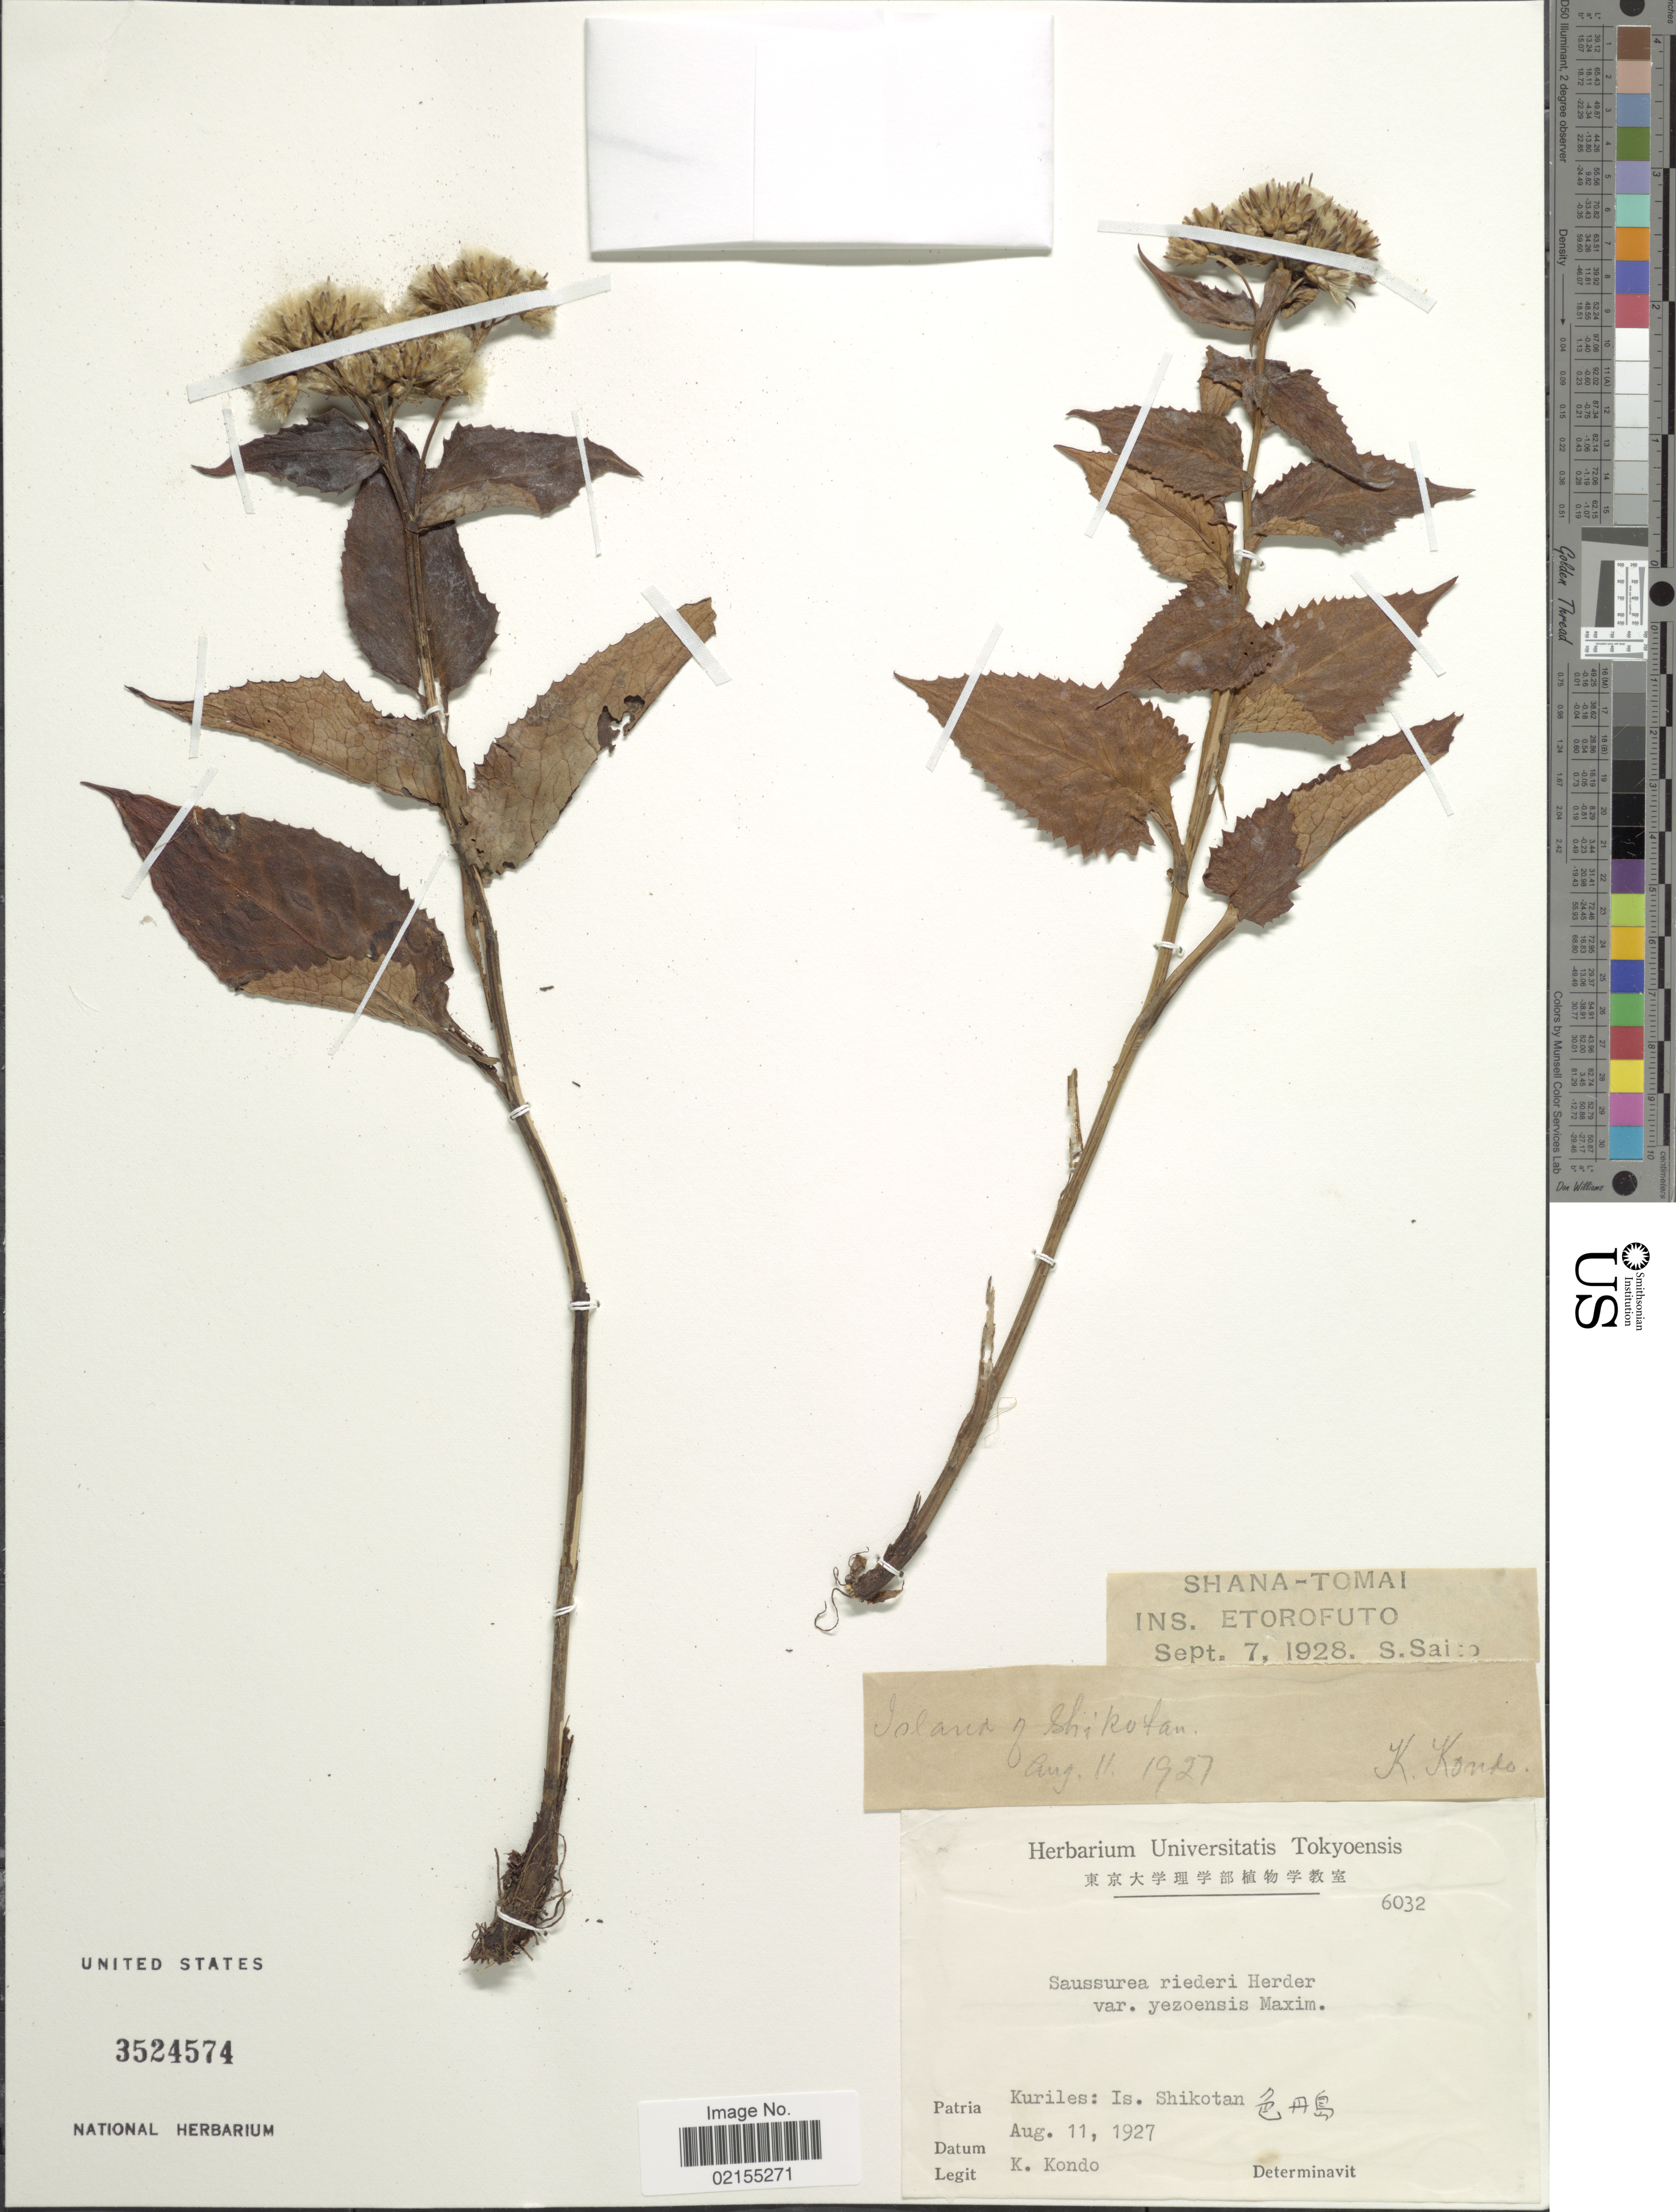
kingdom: Plantae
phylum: Tracheophyta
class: Magnoliopsida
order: Asterales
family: Asteraceae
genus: Saussurea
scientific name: Saussurea riederi subsp. yezoensis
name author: (Maxim.) Kitam.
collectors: K. Kondo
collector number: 6032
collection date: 1927-08-11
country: Russian Federation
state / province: Sakhalin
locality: Kuriles: Is. Shikotan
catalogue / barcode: US 3524574